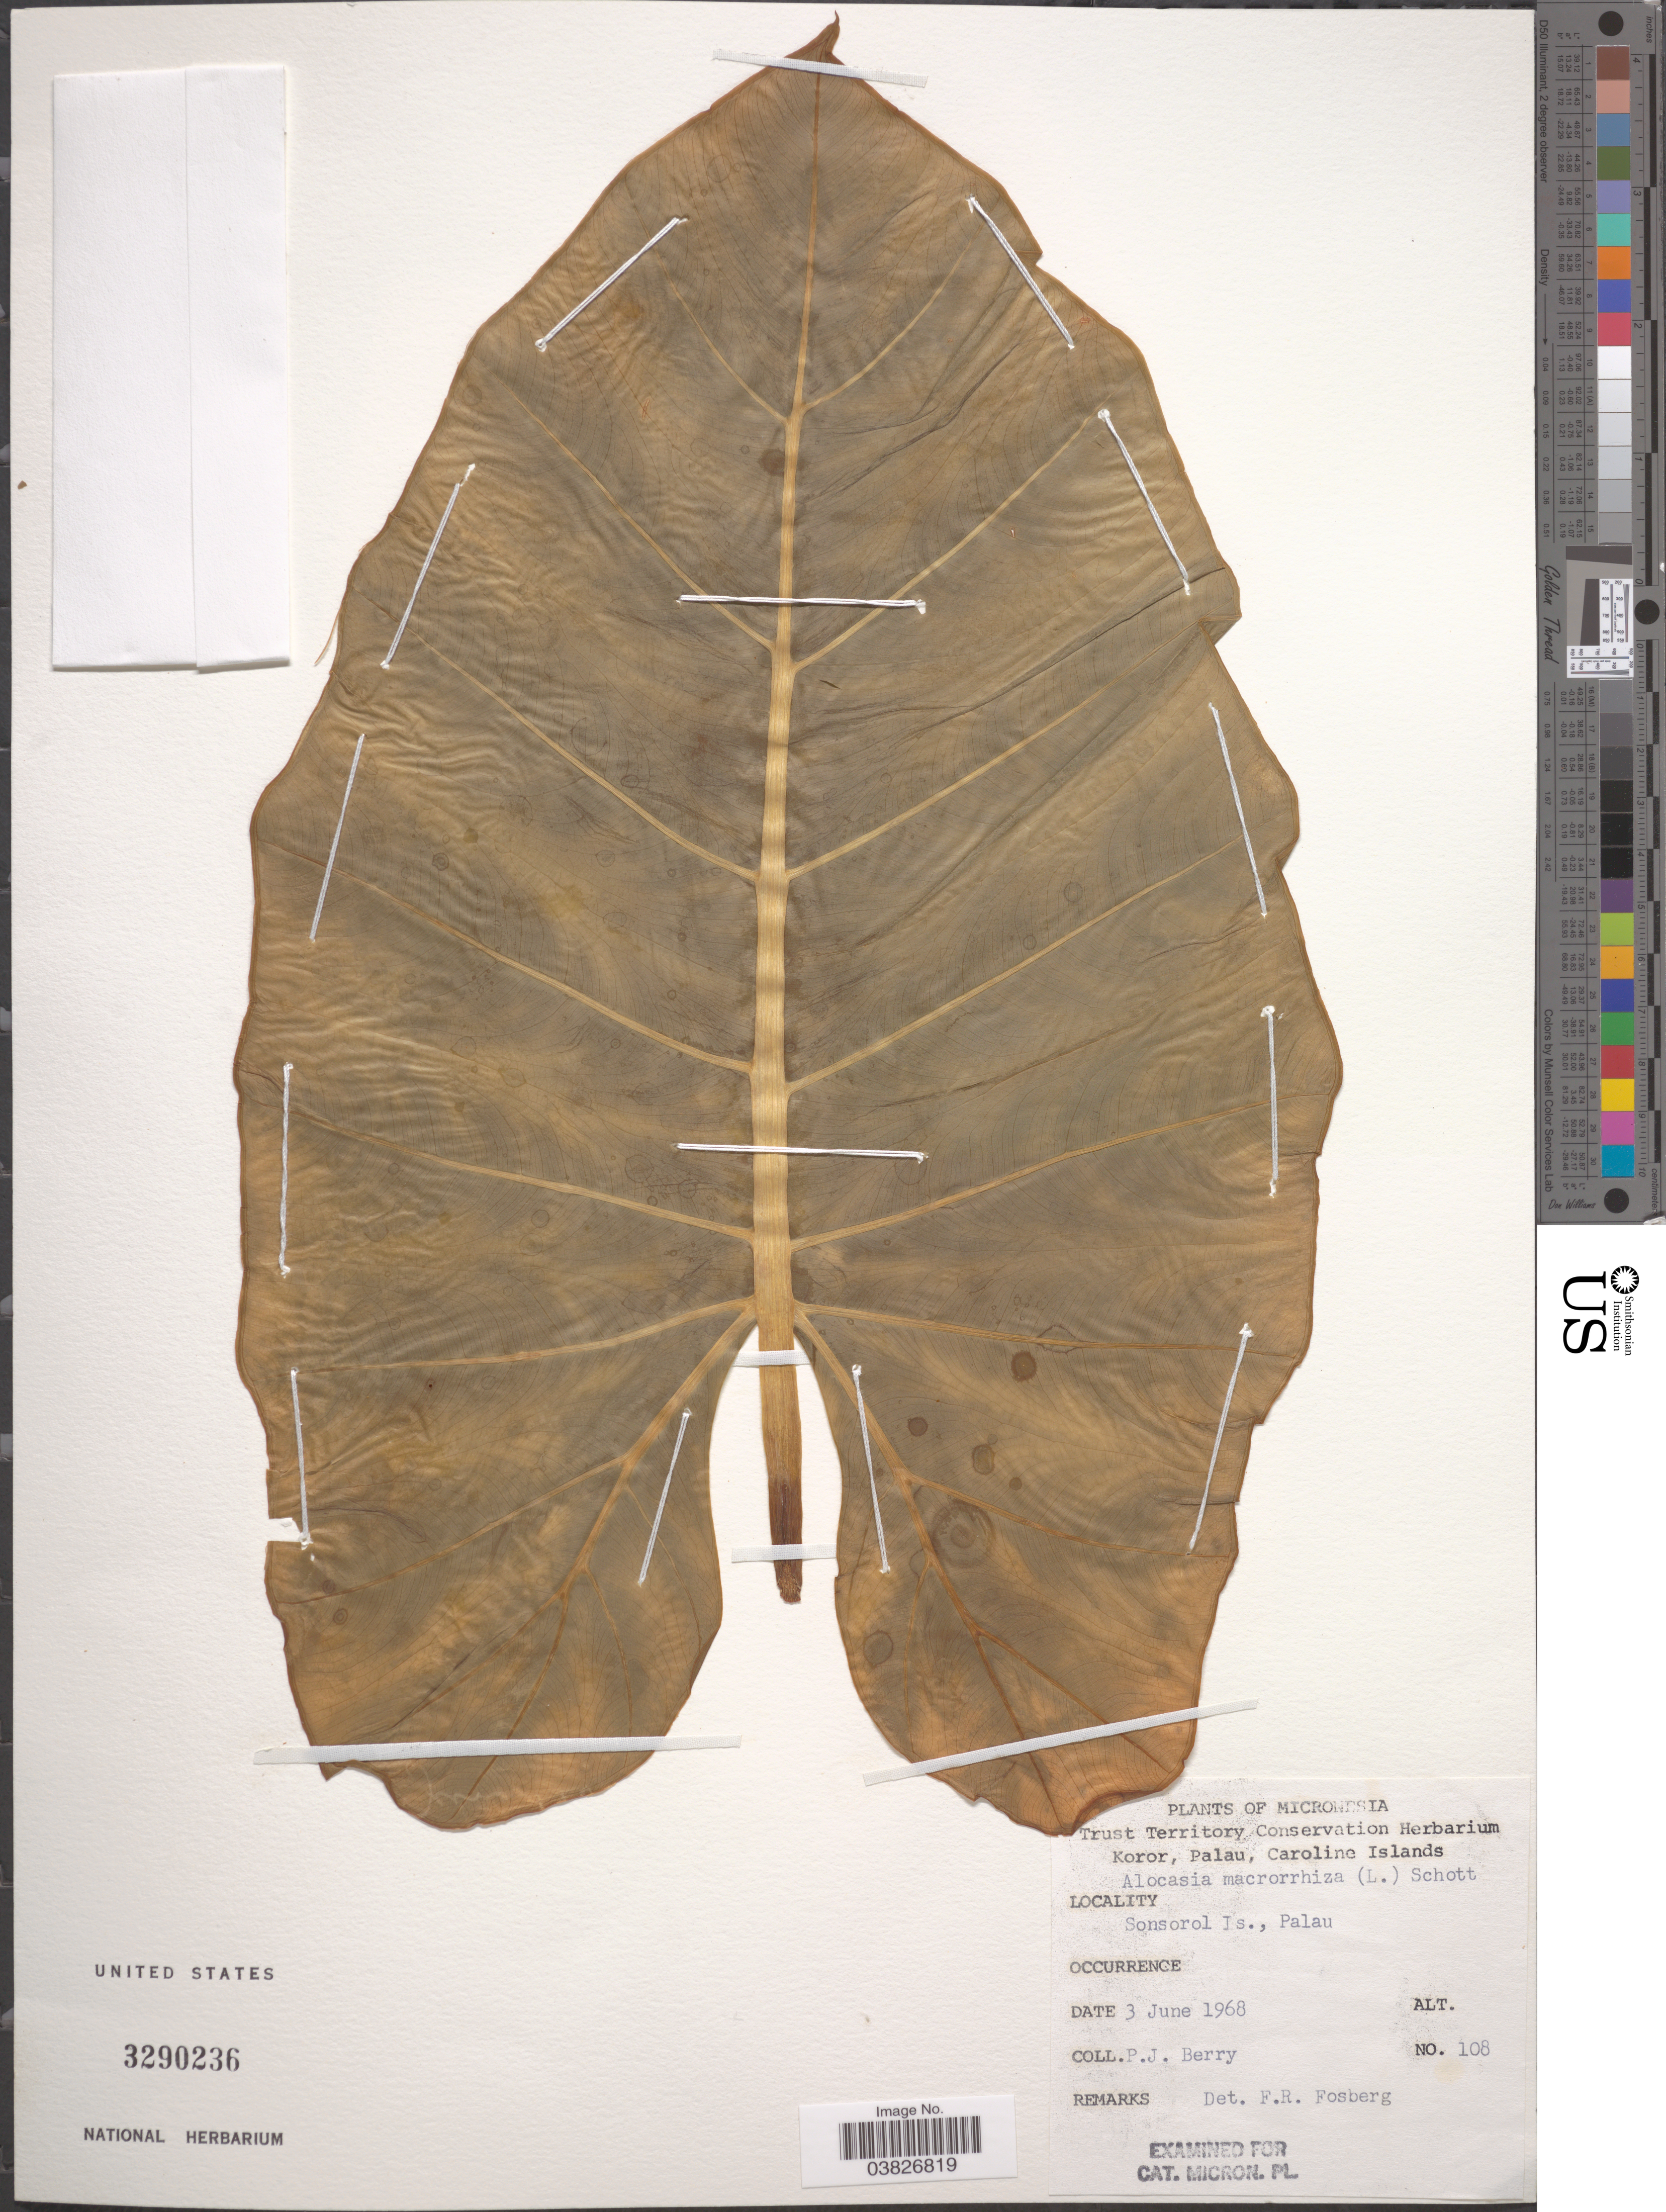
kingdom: Plantae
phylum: Tracheophyta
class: Liliopsida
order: Alismatales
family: Araceae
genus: Alocasia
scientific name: Alocasia macrorrhizos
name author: (L.) G. Don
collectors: P. Berry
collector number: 108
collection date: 1968-06-03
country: Palau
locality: Micronesia. Sonsorol Is., Palau.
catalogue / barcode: US 3290236